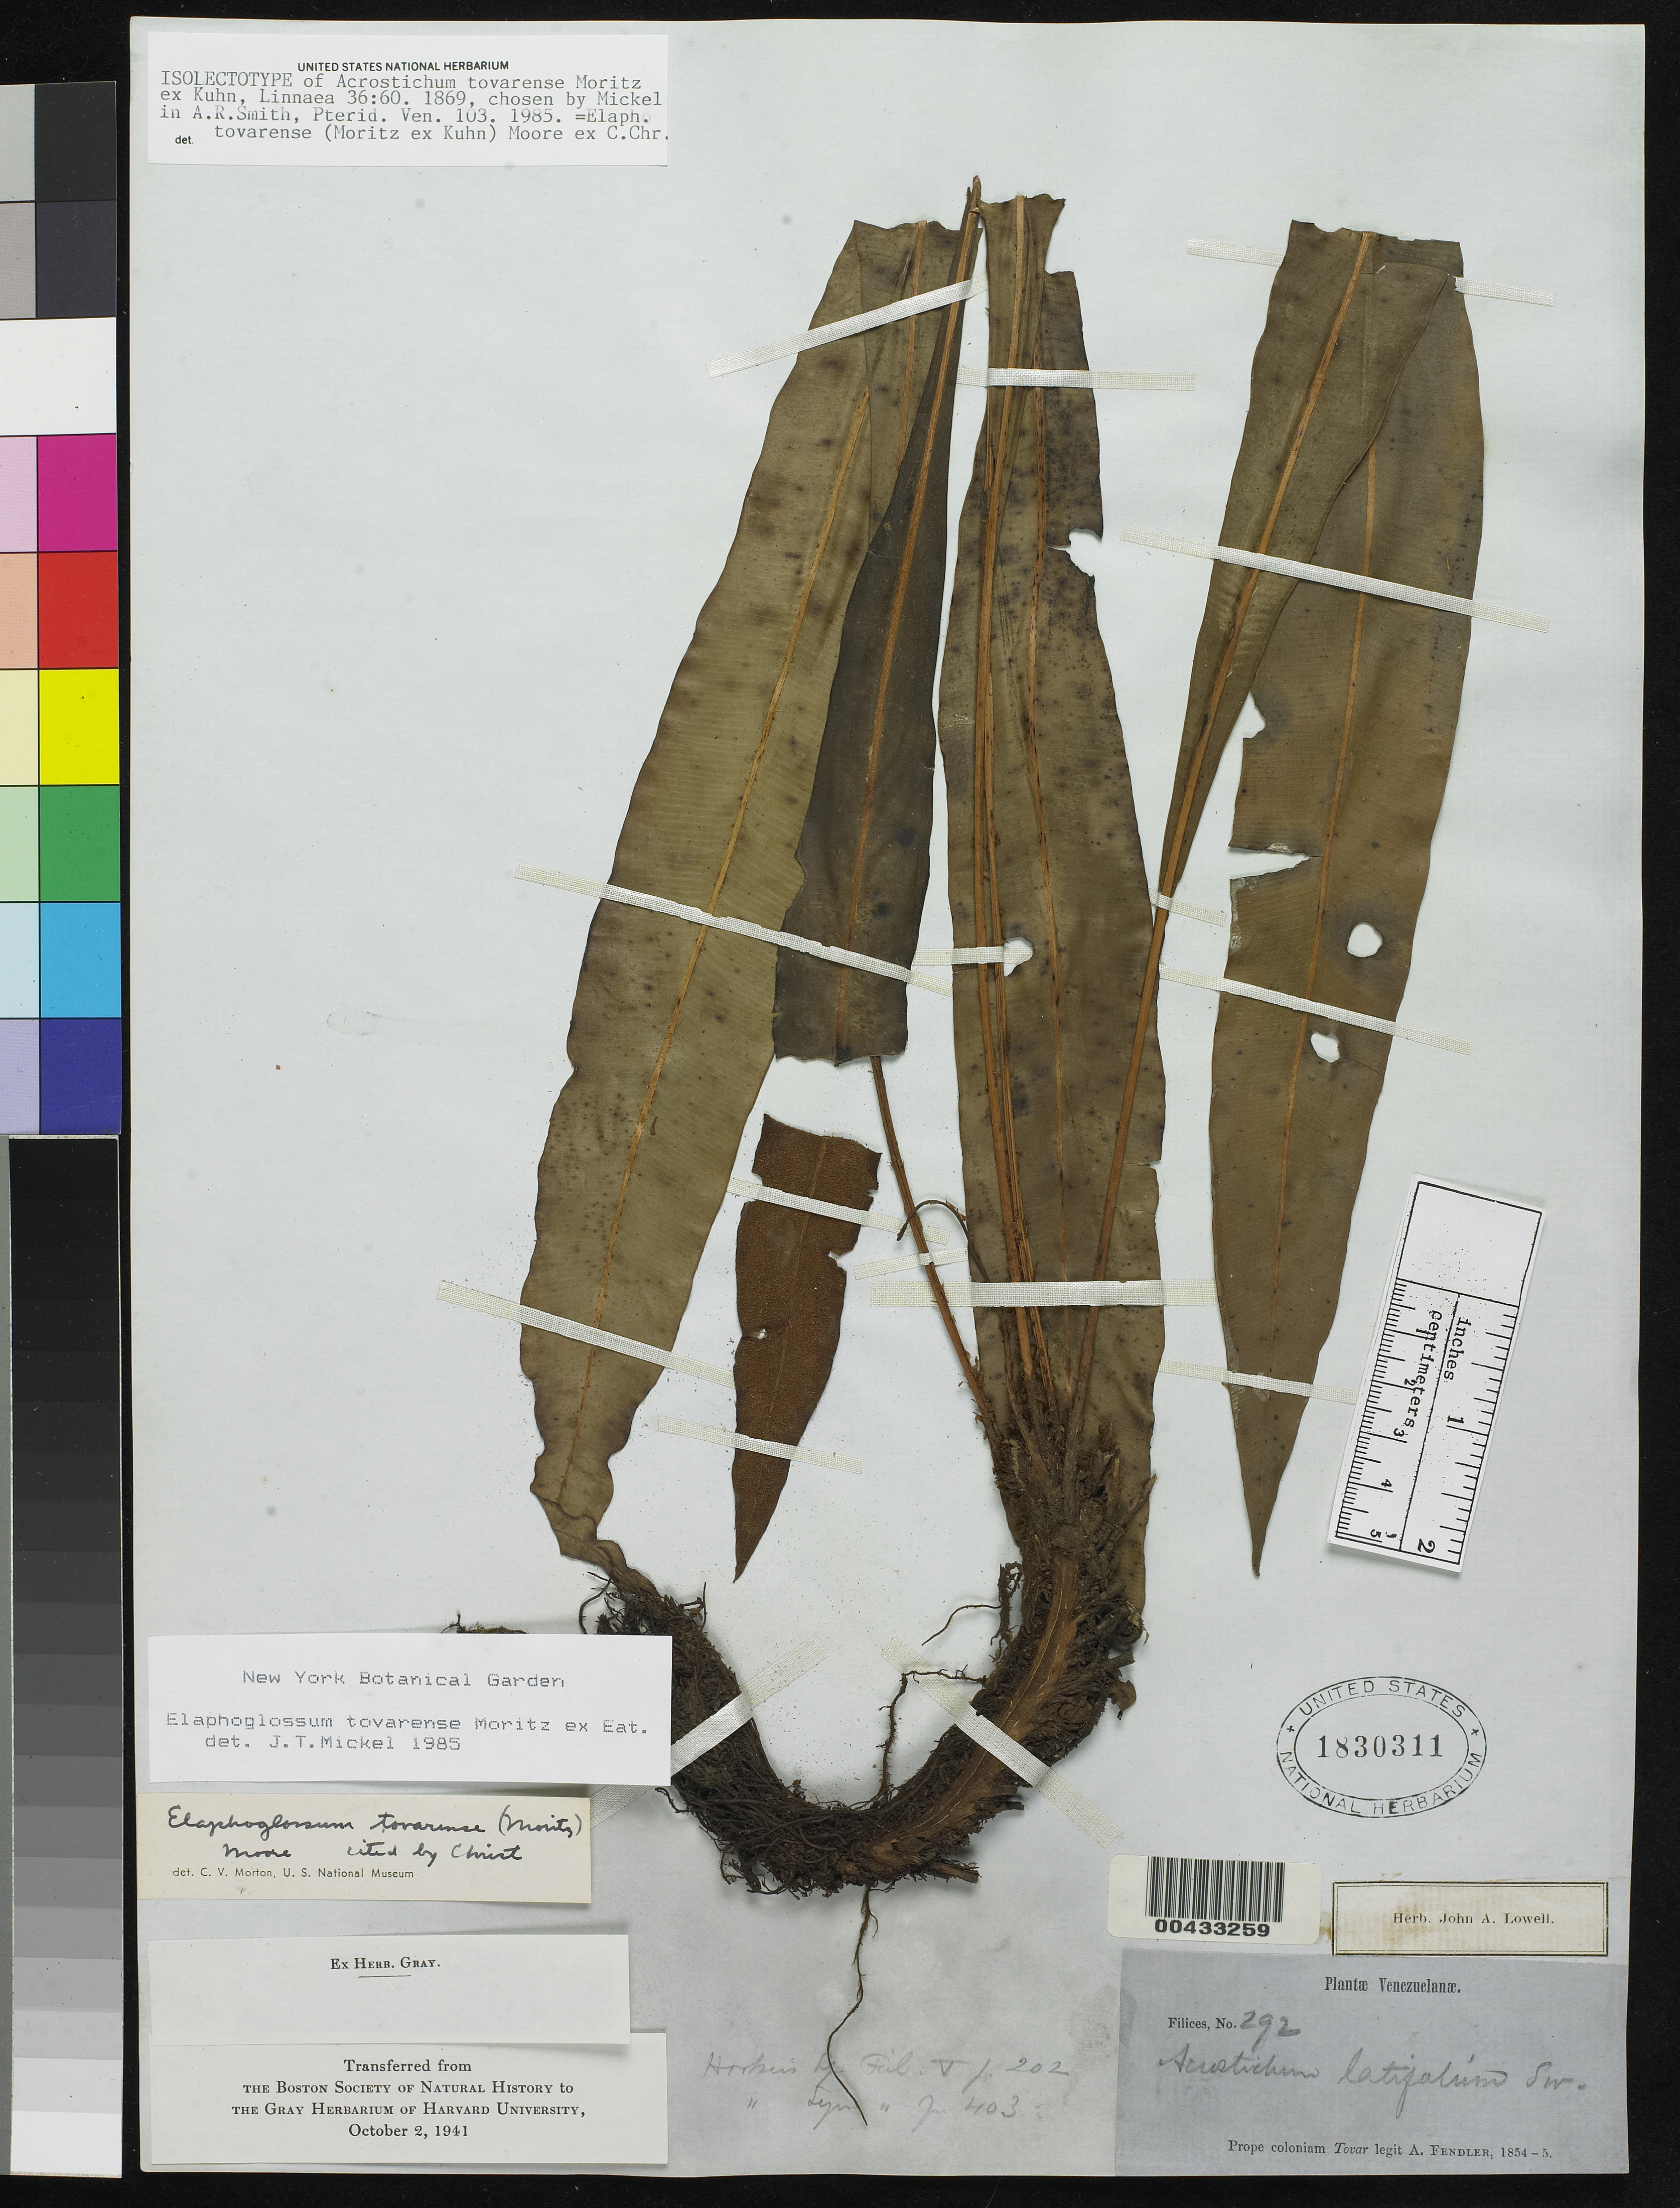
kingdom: Plantae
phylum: Tracheophyta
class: Polypodiopsida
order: Polypodiales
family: Pteridaceae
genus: Acrostichum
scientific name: Acrostichum tovarense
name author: Mett. ex Kuhn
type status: Isolectotype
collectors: A. Fendler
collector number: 292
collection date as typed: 1854 to -- --- 1855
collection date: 1854/1855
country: Venezuela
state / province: Aragua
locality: Prope Coloniam Tovar [Near Colonia Tovar].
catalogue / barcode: US 1830311